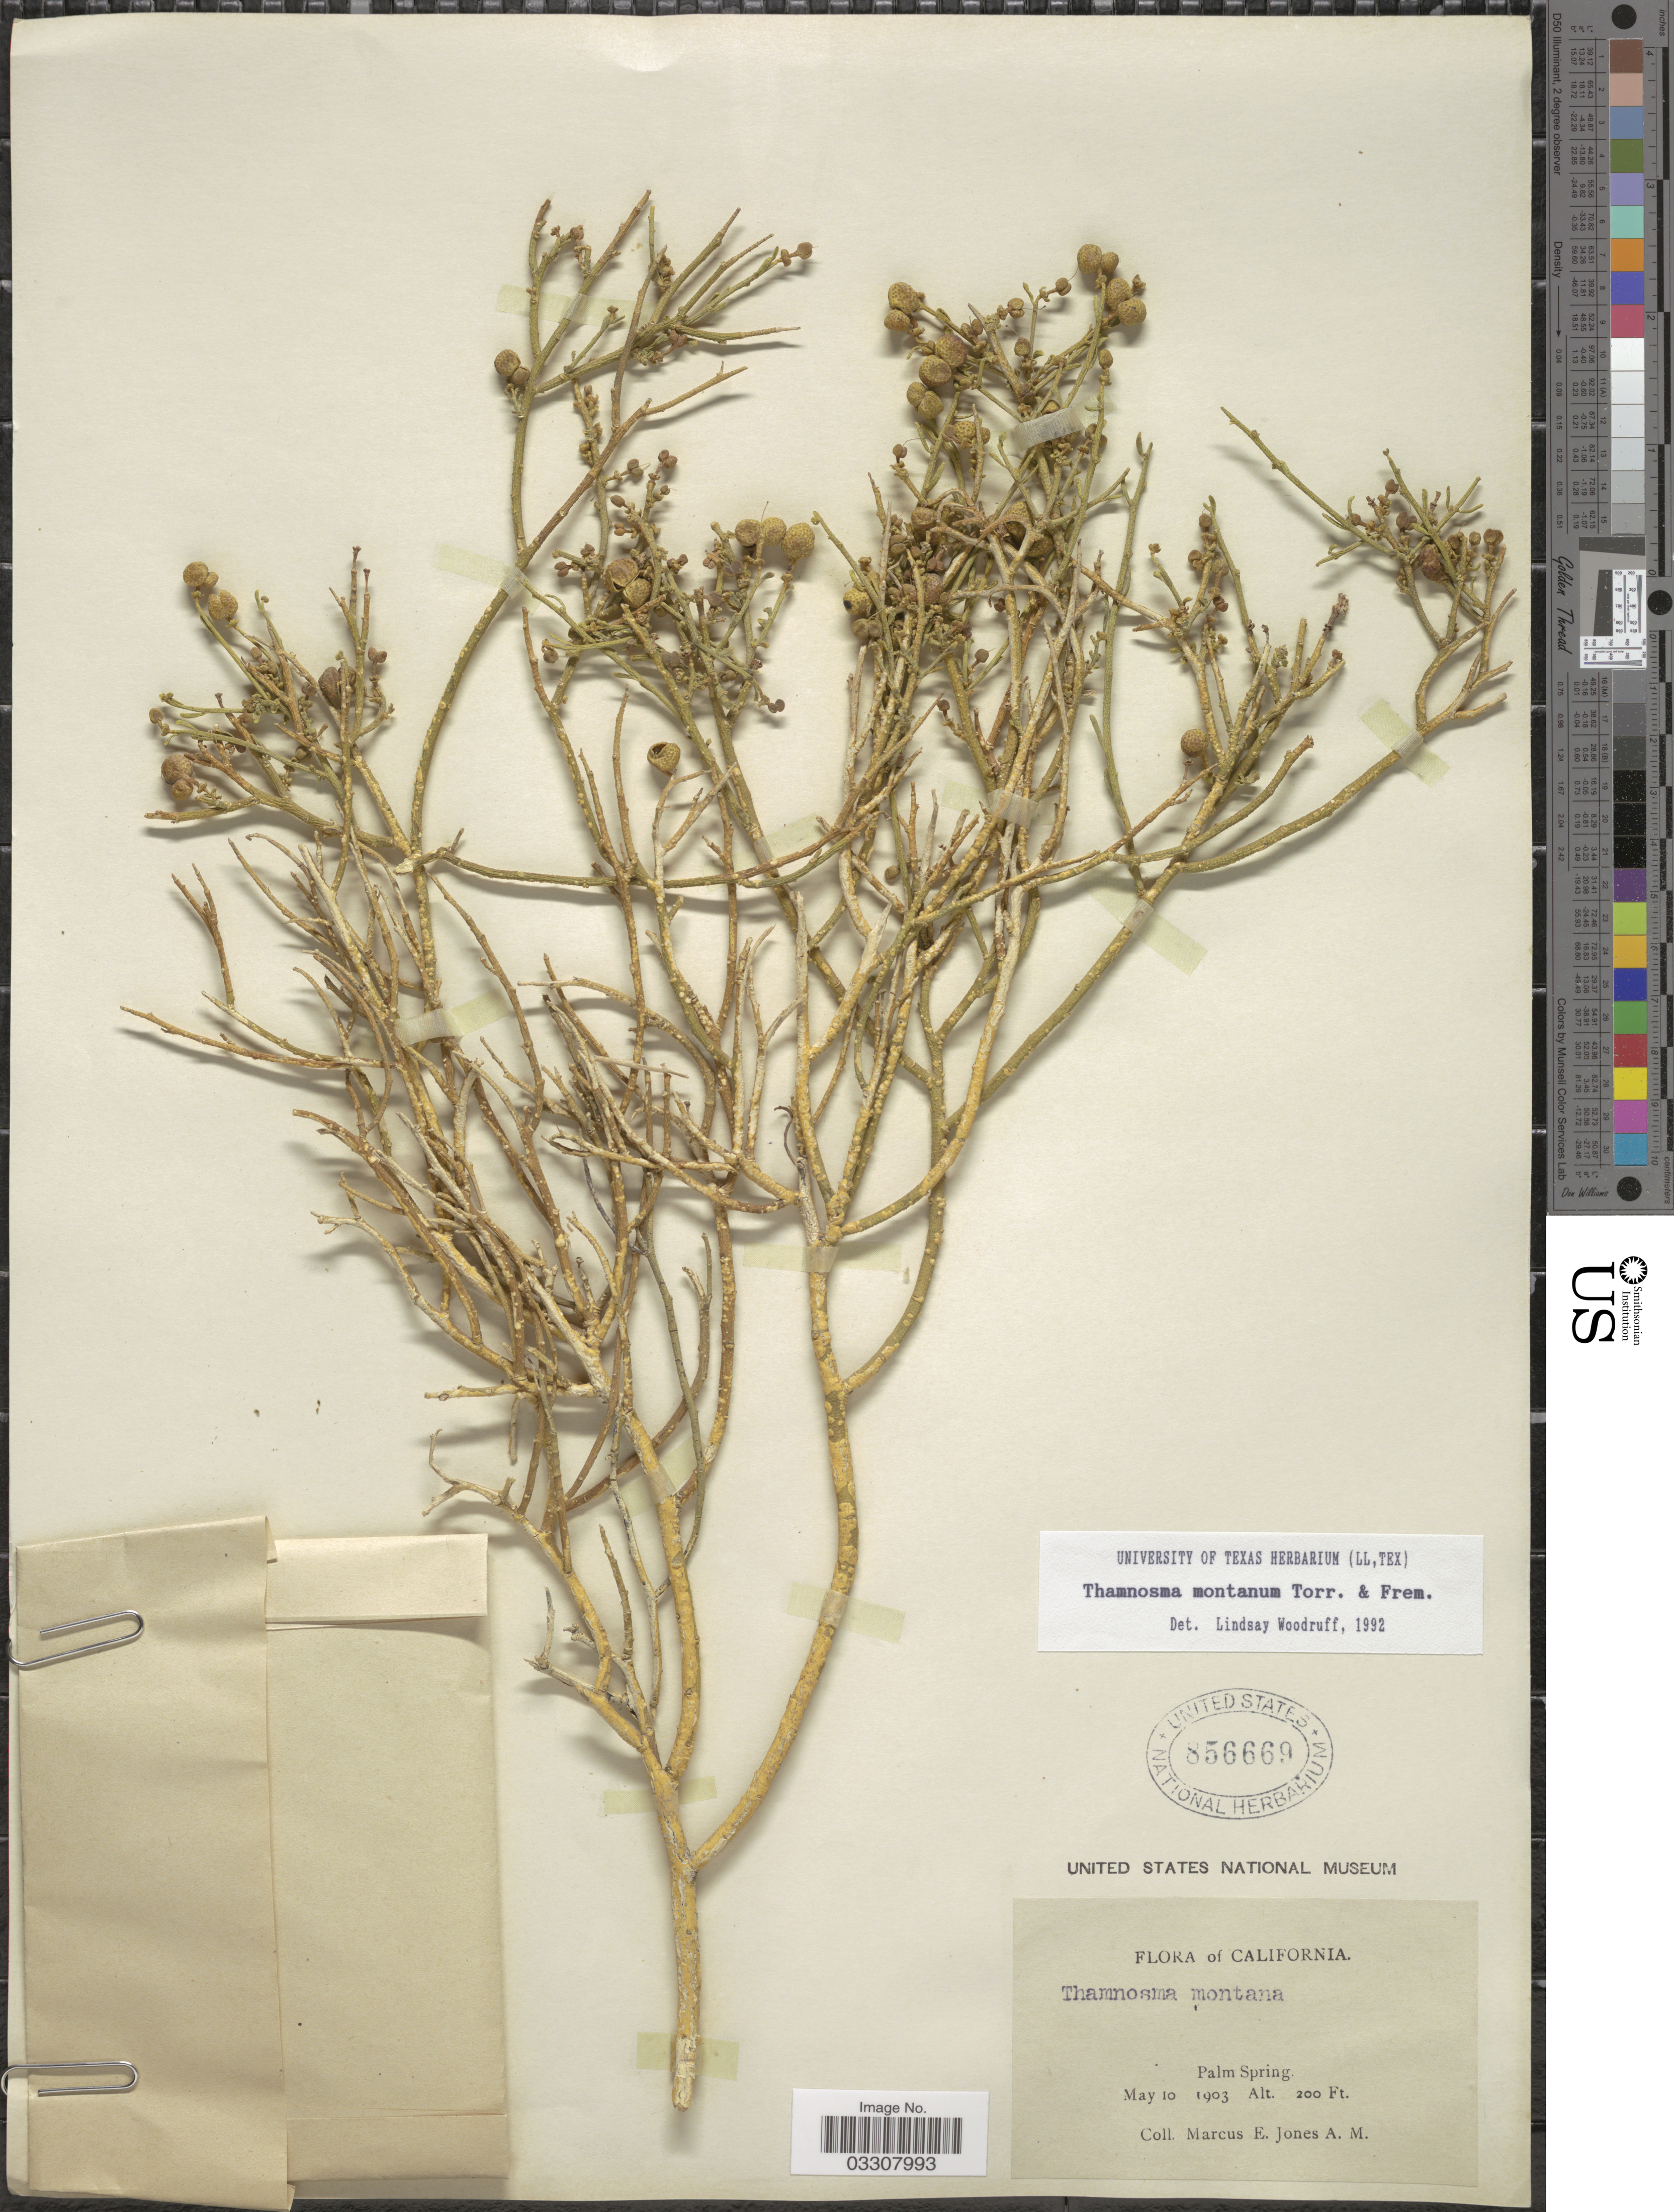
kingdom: Plantae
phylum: Tracheophyta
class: Magnoliopsida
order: Sapindales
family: Rutaceae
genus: Thamnosma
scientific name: Thamnosma montana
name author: Torr. & Frém.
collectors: M. E. Jones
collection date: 1903-05-10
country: United States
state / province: California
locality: Palm Spring.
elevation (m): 61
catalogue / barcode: US 856669